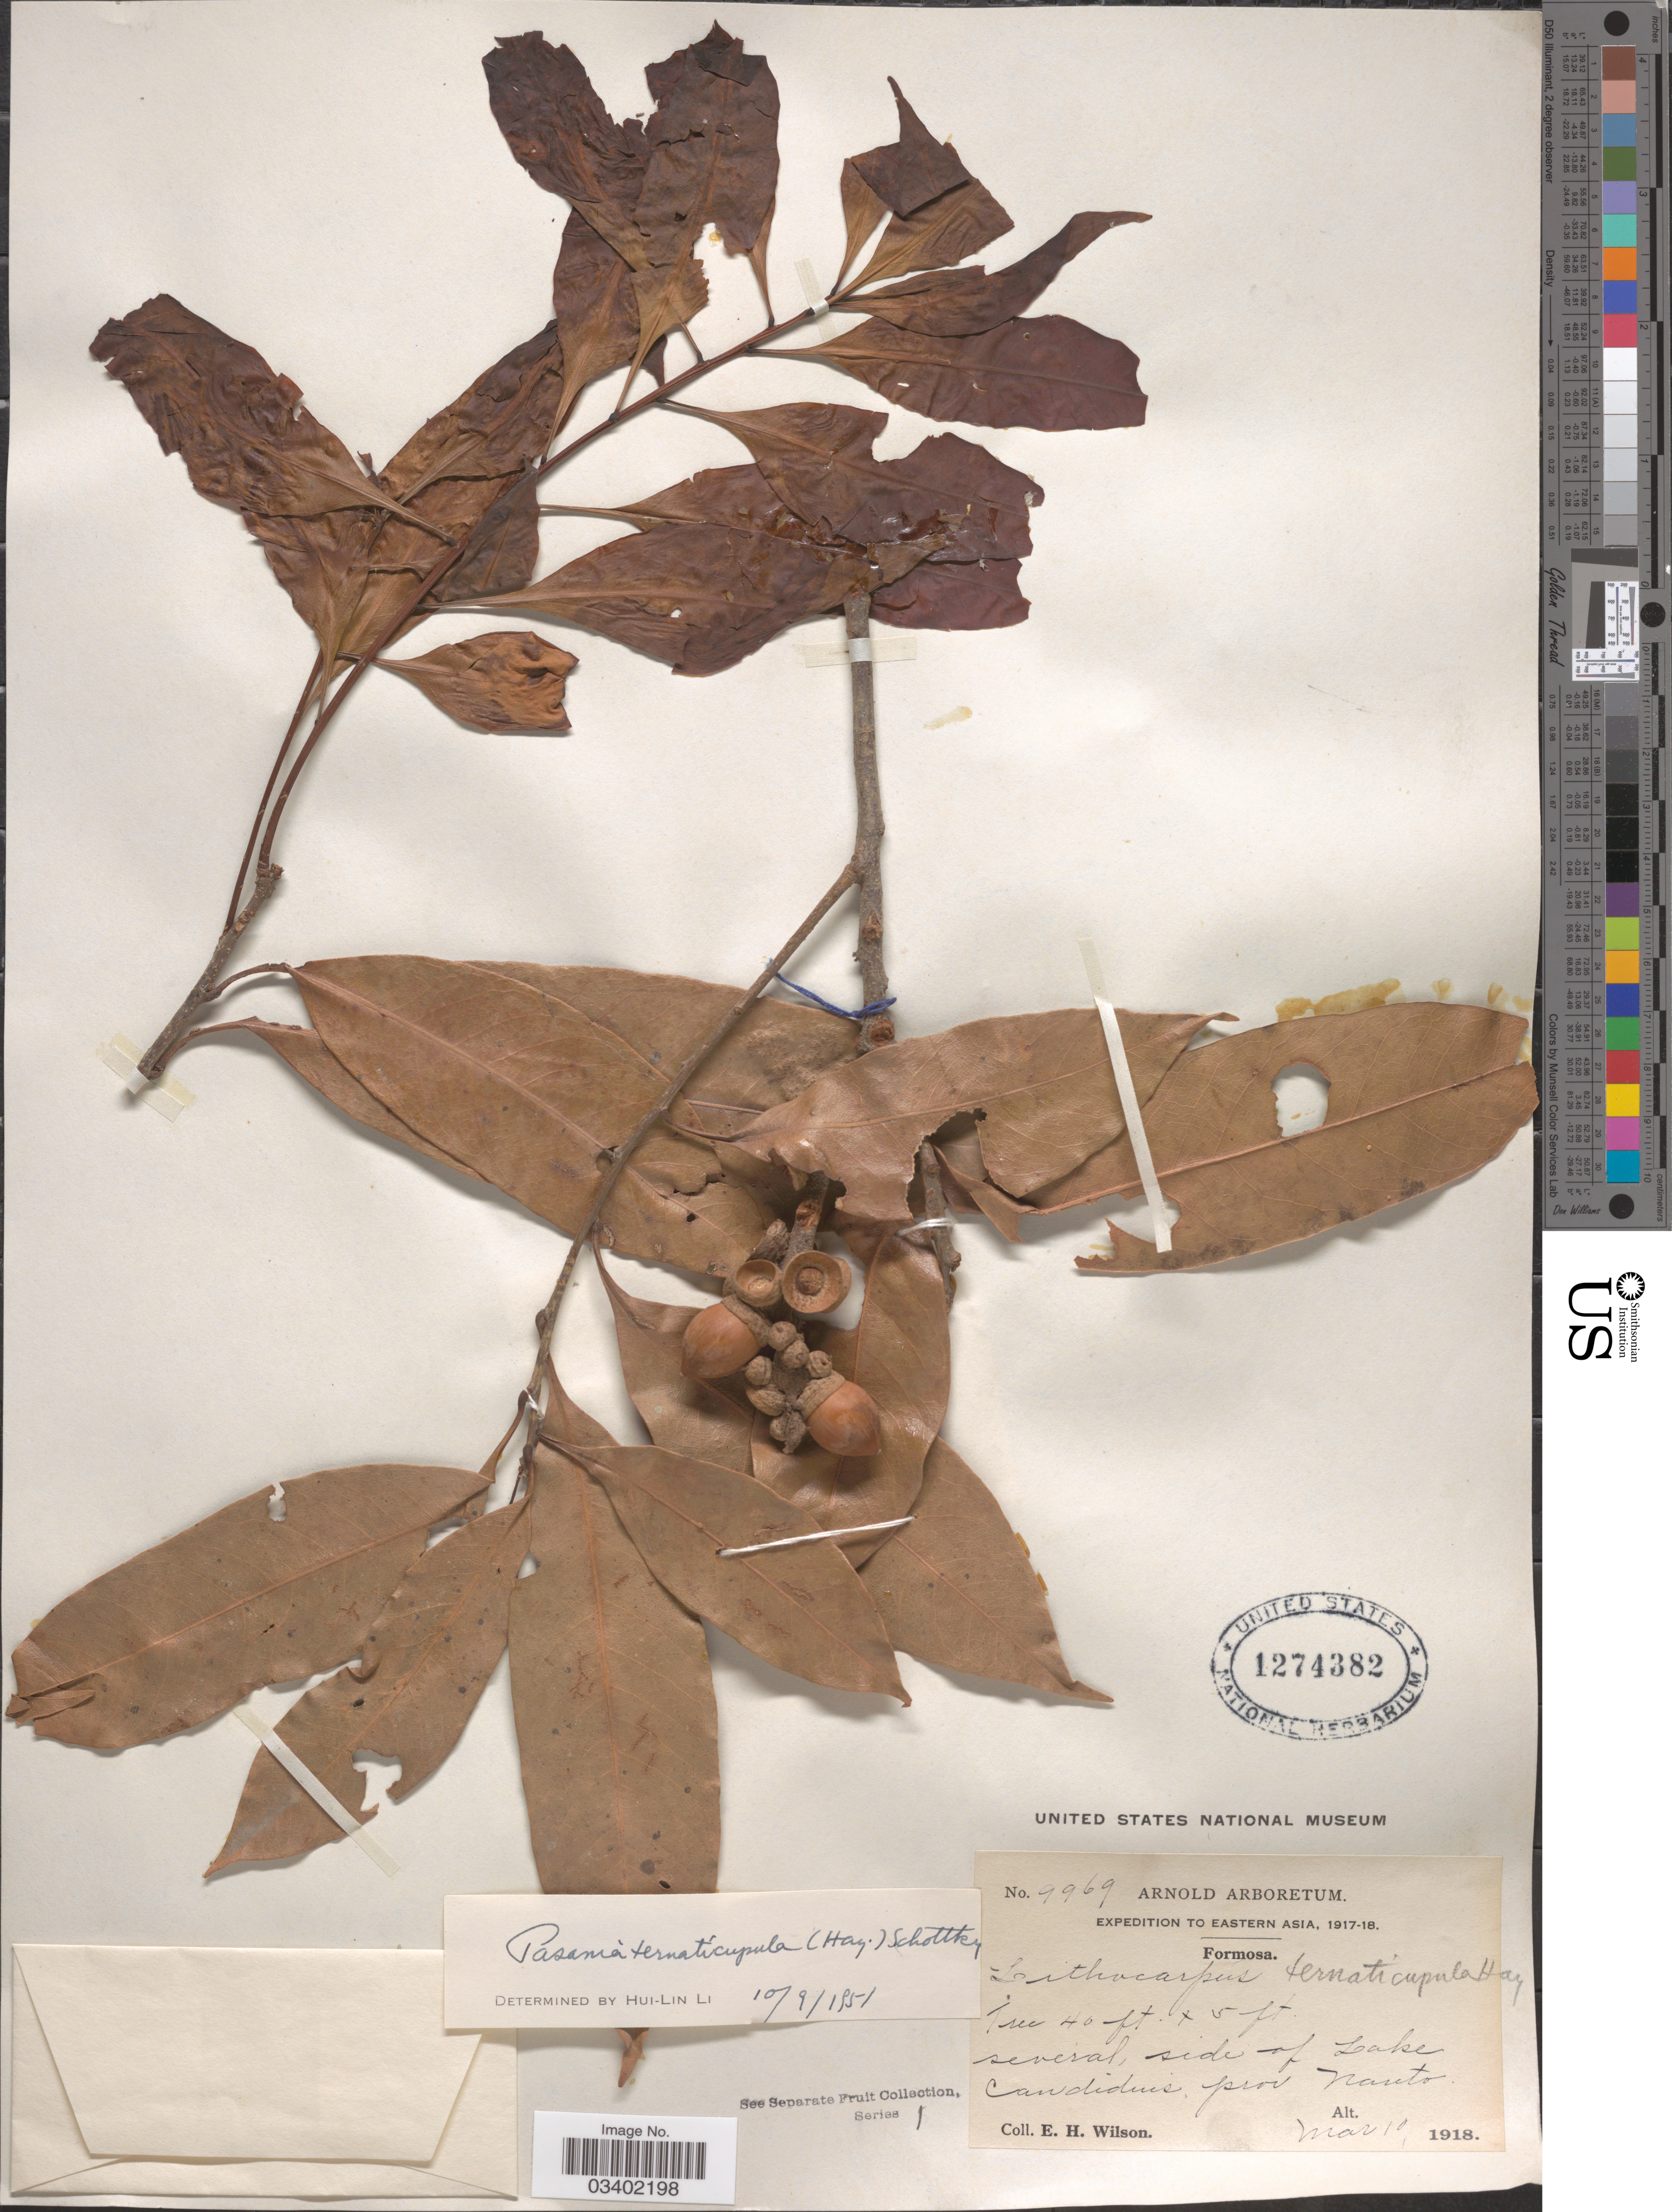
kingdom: Plantae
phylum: Tracheophyta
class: Magnoliopsida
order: Fagales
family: Fagaceae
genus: Lithocarpus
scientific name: Lithocarpus ternaticupulus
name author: (Hayata) Hayata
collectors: E. Wilson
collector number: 9969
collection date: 1918-03-10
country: Taiwan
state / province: Nantou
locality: Formosa. Side of Lake Candidius, prov Nanto.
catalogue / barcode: US 1274382